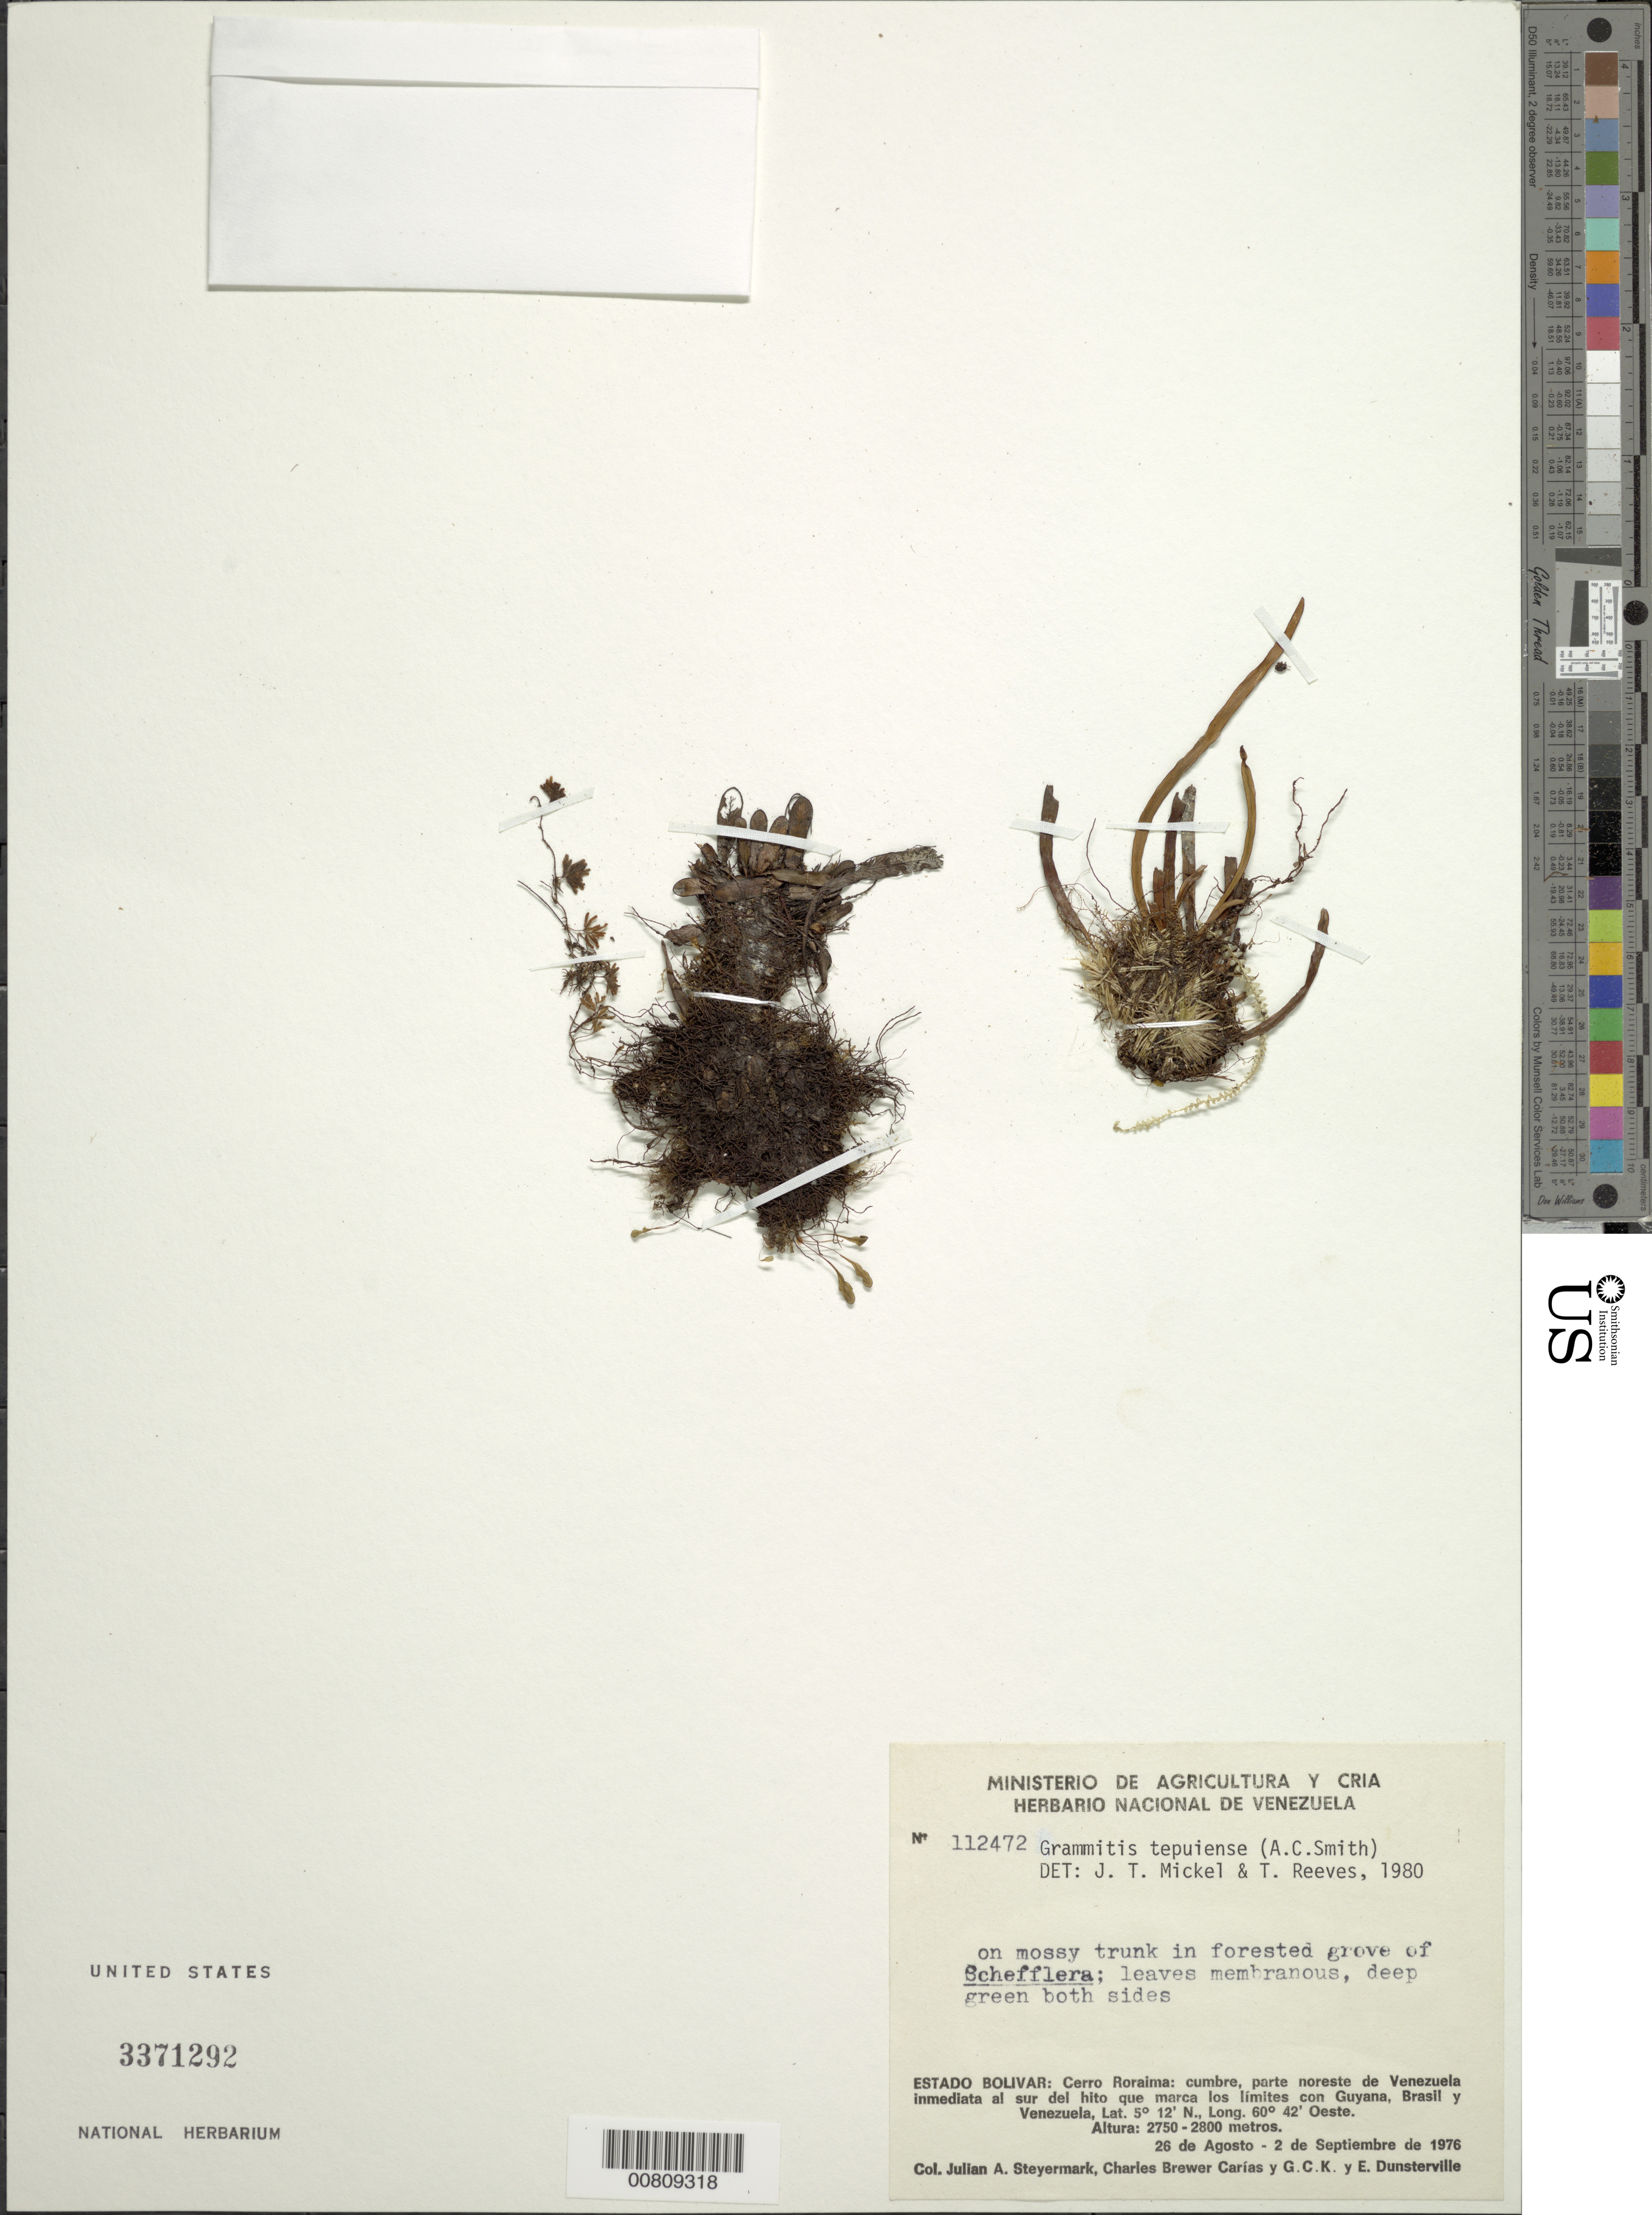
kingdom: Plantae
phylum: Tracheophyta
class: Polypodiopsida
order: Polypodiales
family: Polypodiaceae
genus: Cochlidium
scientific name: Cochlidium tepuiense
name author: (A.C. Sm.) L.E. Bishop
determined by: Mickel, J. T.; Reeves, T.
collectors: J. Steyermark, C. Brewer-Carias, G. C. K. Dunsterville & E. Dunsterville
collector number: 112472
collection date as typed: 26-Aug-76 to 2-Sep-76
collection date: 1976-08-26/1976-09-02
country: Venezuela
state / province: Bolívar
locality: Cerro Roraima: parte NO de Venezuela inmediata al S del hito que marca los limites con Guyana, Brasil, y Venezuela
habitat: Forested grove of Schefflera; on mossy trunk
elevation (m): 2750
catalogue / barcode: US 3371292